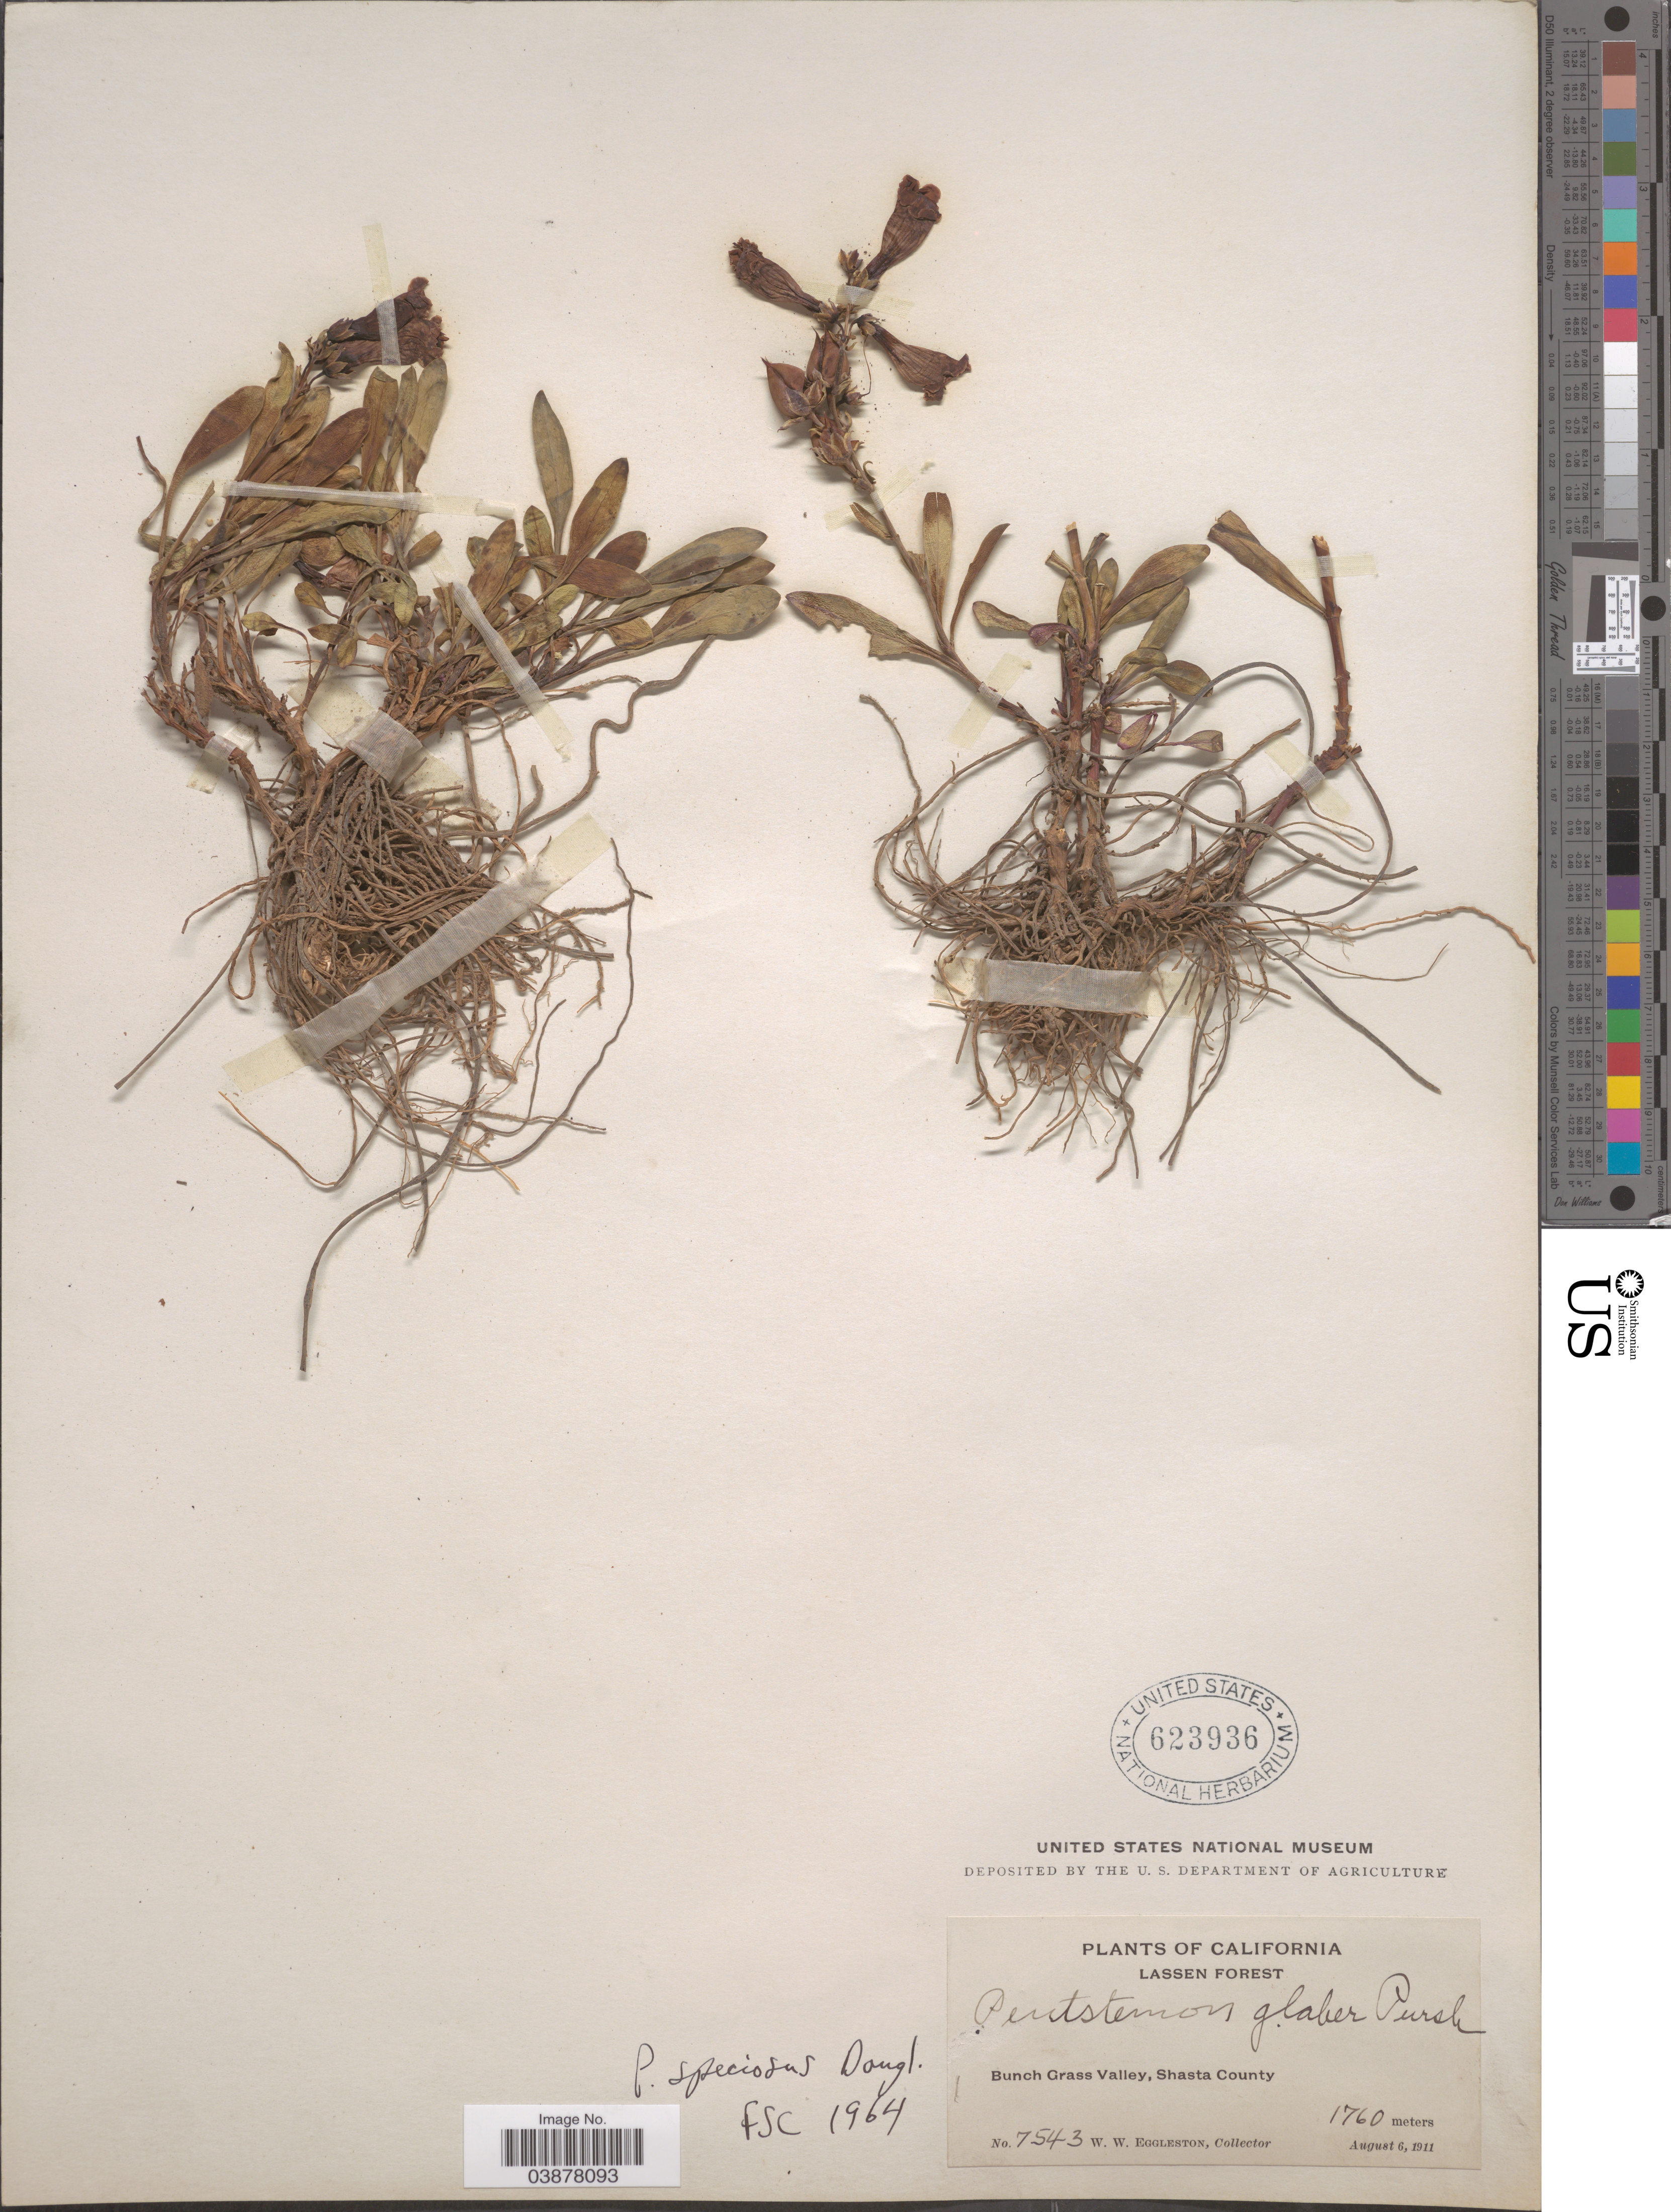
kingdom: Plantae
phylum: Tracheophyta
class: Magnoliopsida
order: Lamiales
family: Plantaginaceae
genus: Penstemon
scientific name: Penstemon speciosus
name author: Douglas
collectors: W. W. Eggleston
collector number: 7543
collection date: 1911-08-06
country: United States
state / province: California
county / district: Shasta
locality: Lassen Forest. Bunch Grass Valley, Shasta County.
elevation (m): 1760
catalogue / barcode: US 623936